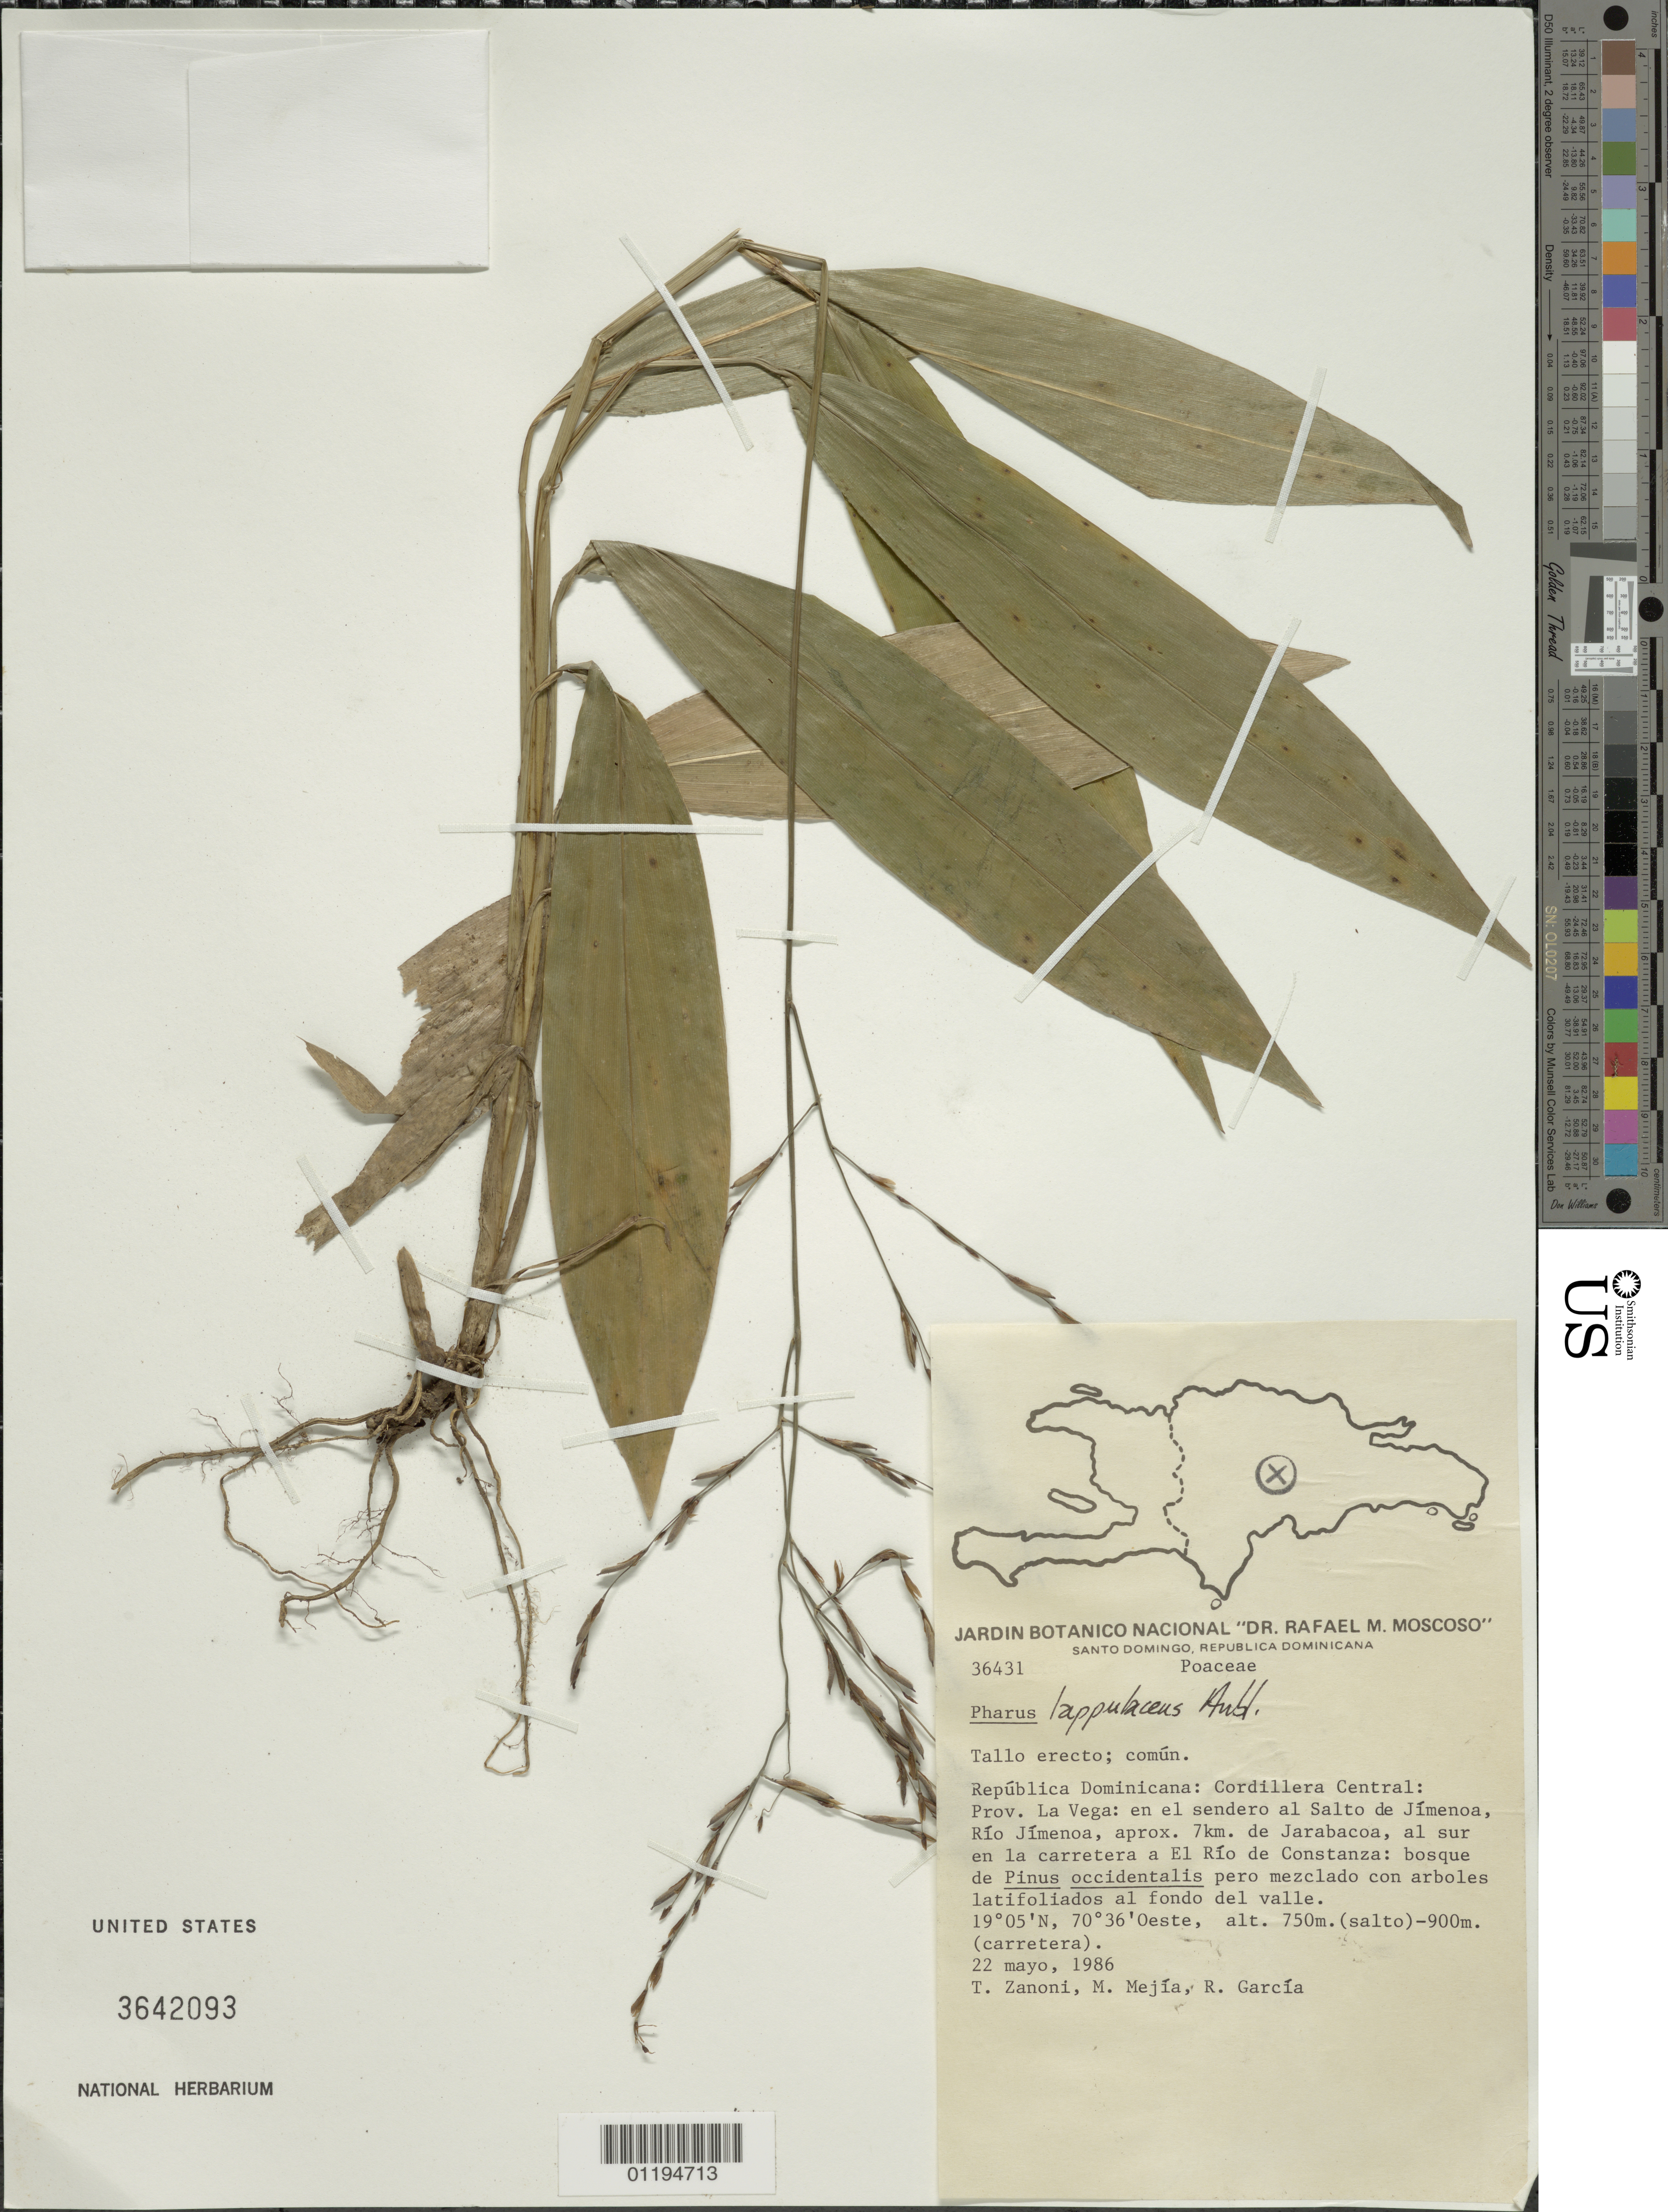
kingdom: Plantae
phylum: Tracheophyta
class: Liliopsida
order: Poales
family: Poaceae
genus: Pharus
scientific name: Pharus lappulaceus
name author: Aubl.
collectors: T. A. Zanoni, M. Mejia & R. Garcia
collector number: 36431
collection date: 1986-05-22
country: Dominican Republic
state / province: La Vega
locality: On the path to Salto de Jimenoa about 7km from Jarabacoa; S of the rd. to El Rio de Constanza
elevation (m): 750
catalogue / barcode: US 3642093